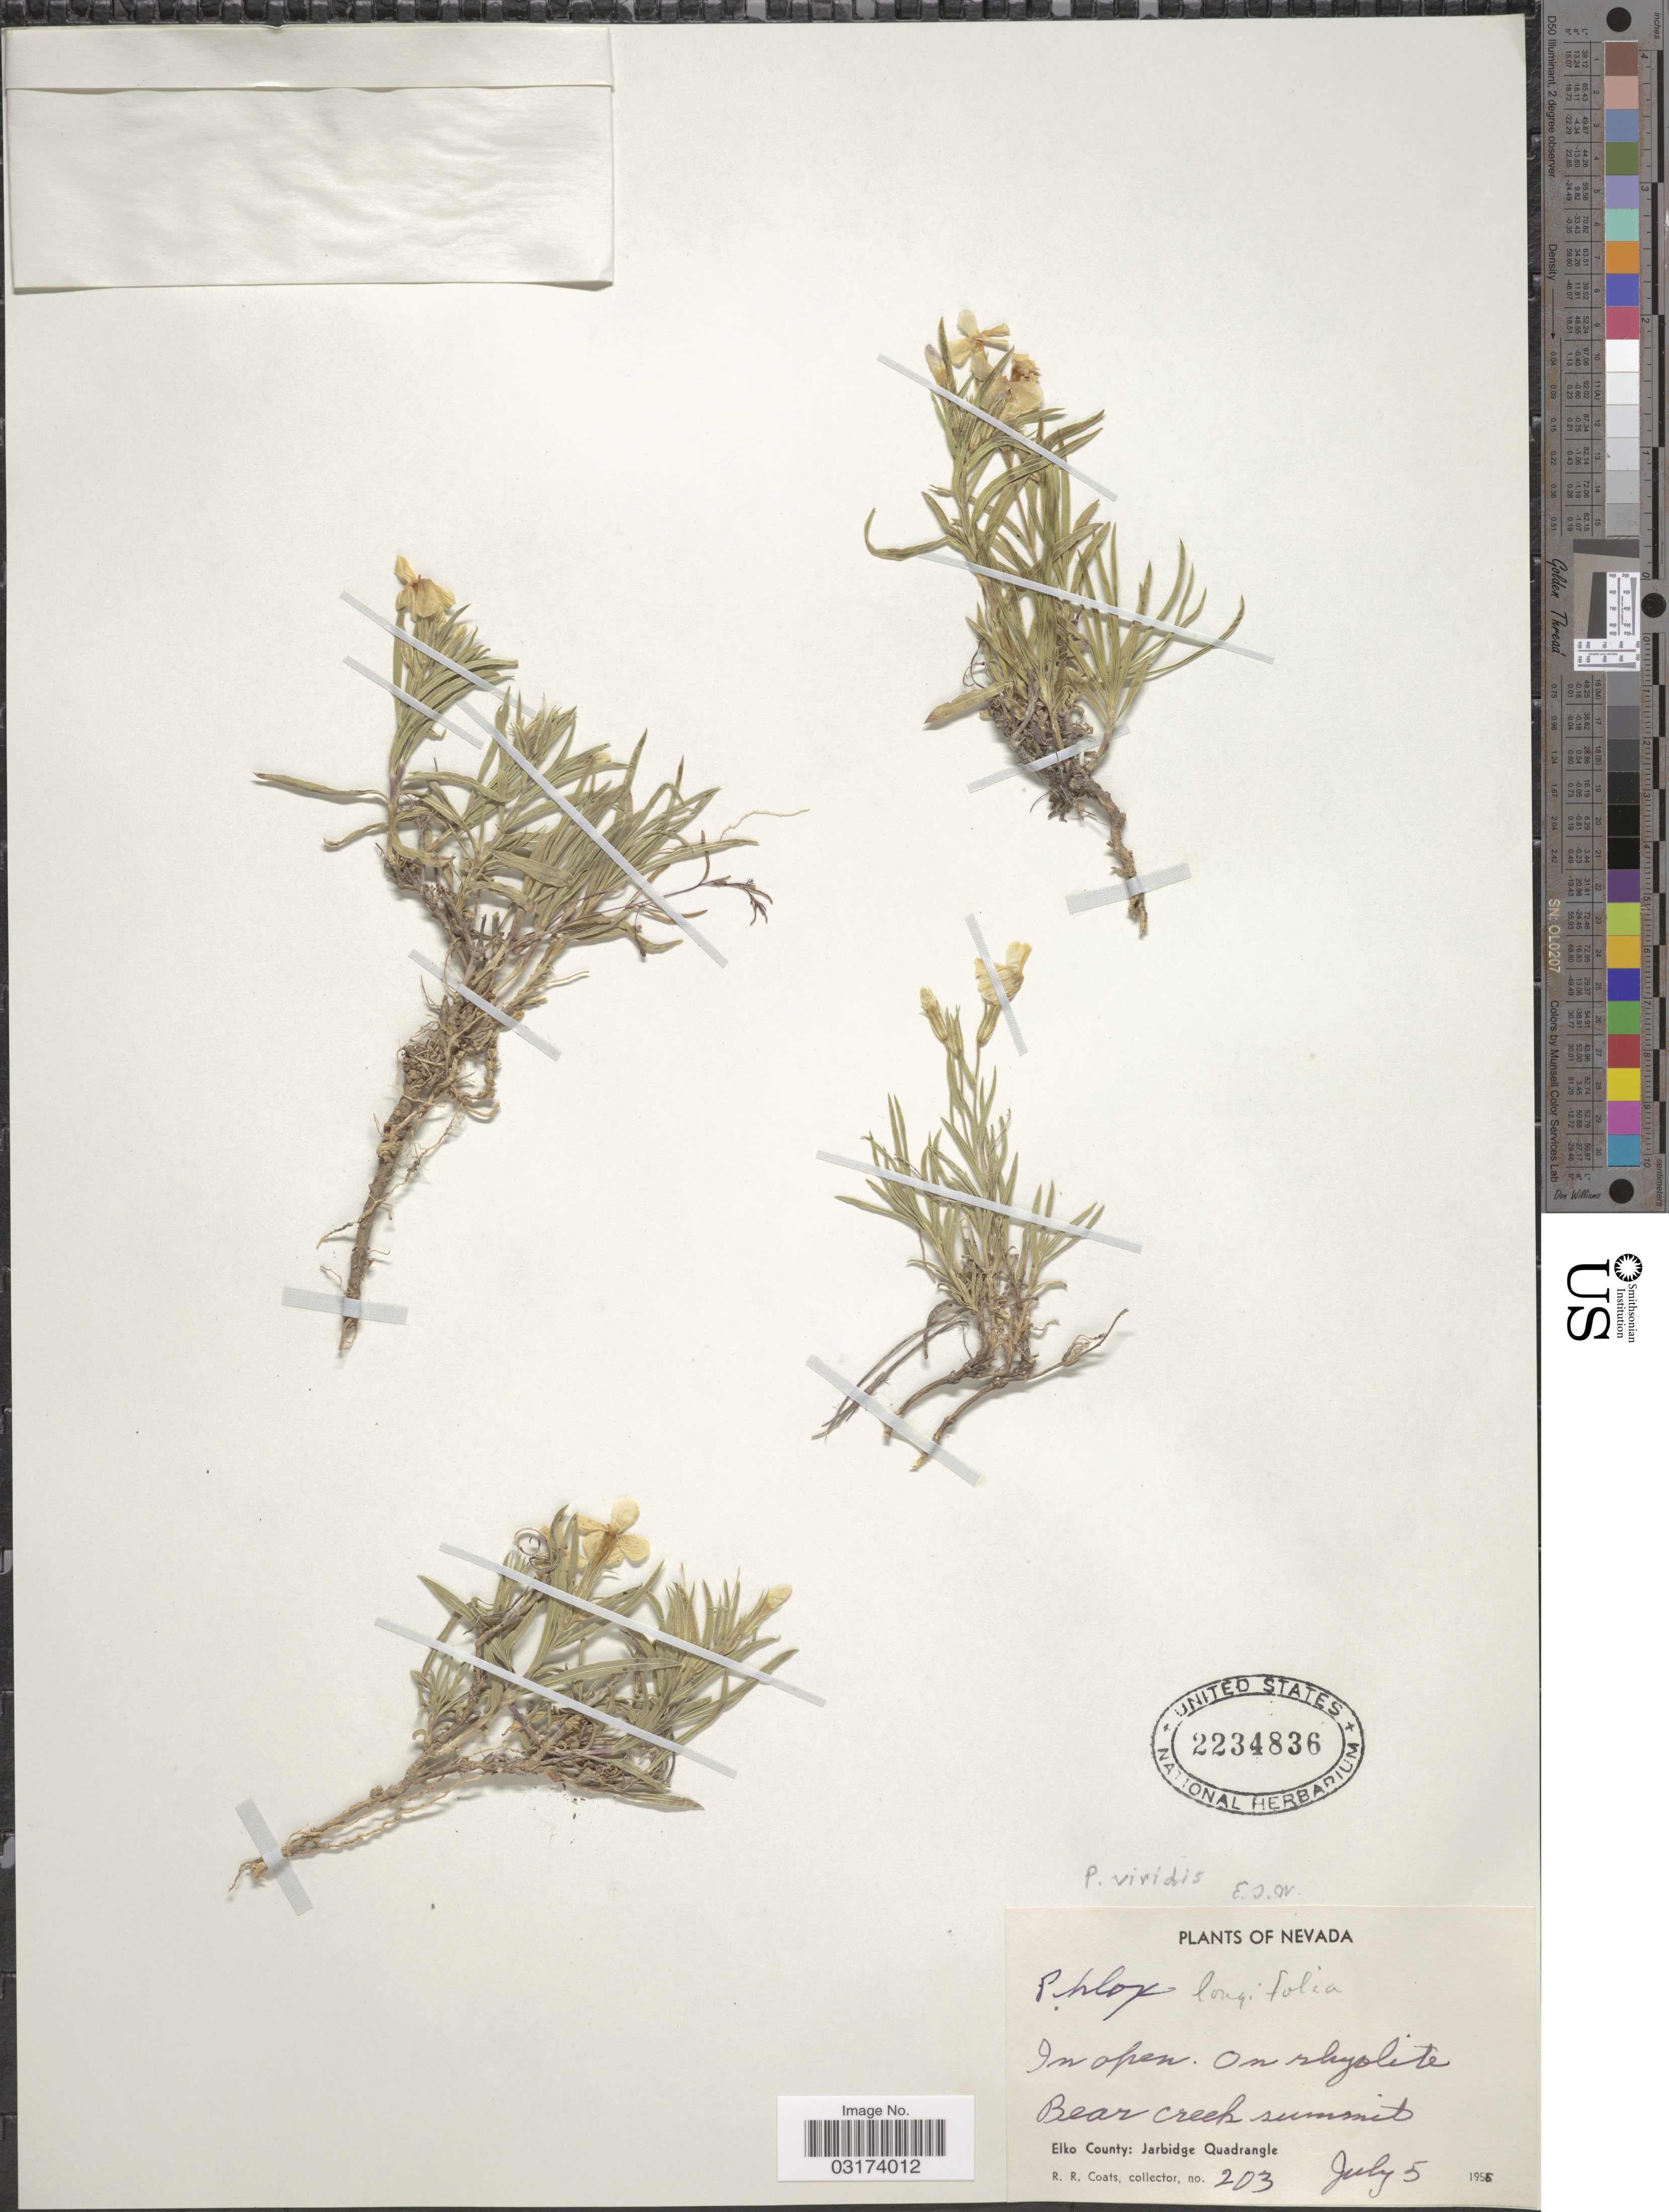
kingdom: Plantae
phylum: Tracheophyta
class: Magnoliopsida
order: Ericales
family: Polemoniaceae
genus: Phlox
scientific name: Phlox viridis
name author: E.E. Nelson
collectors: R. Coats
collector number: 203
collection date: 1955-07-05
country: United States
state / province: Nevada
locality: Bear creek summit, Elko County: Jarbridge Quadrangle.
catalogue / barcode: US 2234836